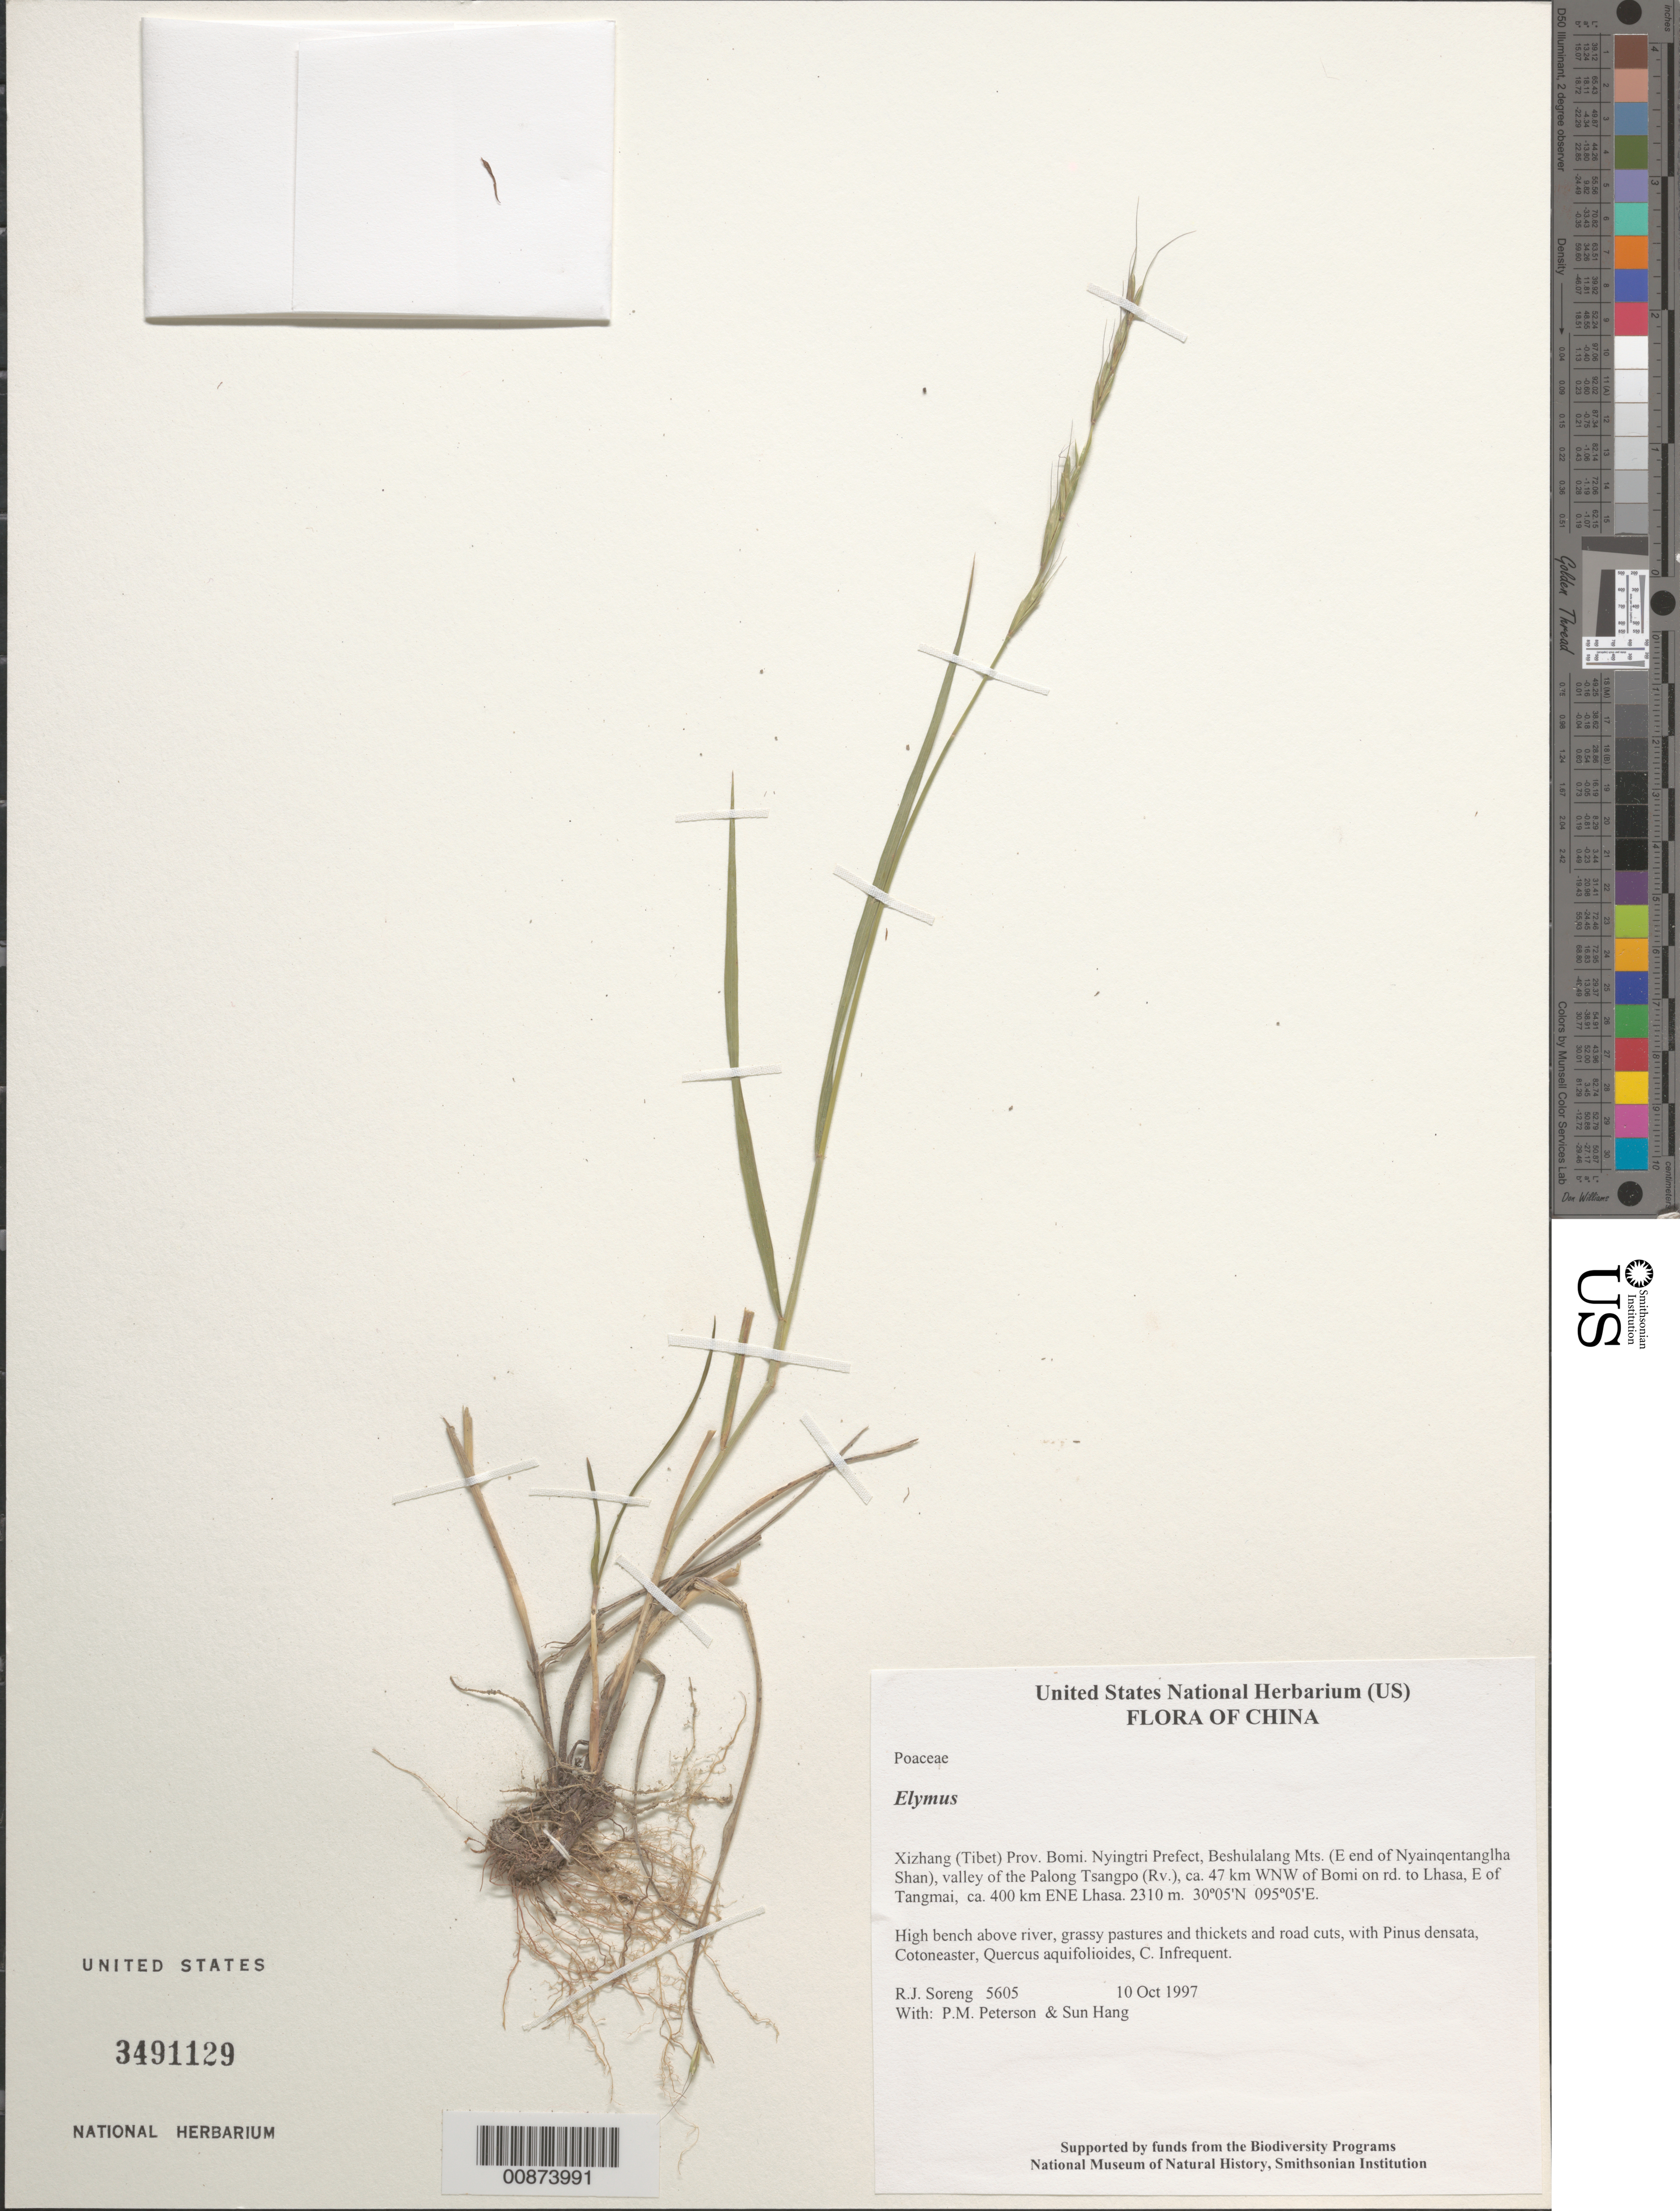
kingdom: Plantae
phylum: Tracheophyta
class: Liliopsida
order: Poales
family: Poaceae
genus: Elymus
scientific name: Elymus sp.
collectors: R. J. Soreng, P. M. Peterson & Sun Hang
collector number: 5605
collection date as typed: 10 Oct 1997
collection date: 1997-10-10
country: China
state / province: Xizang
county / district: Bomi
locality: Nyingtri Prefect, Beshulalang Mts. (E end of Nyainqentanglha Shan), valley of the Palong Tsangpo (Rv.), ca. 47 km WNW of Bomi on rd. to Lhasa, E of Tangmai, ca. 400 km ENE Lhasa.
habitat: High bench above river, grassy pastures and thickets and road cuts, with Pinus densata, Cotoneaster, Quercus aquifolioides, C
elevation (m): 2310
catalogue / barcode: US 3491129